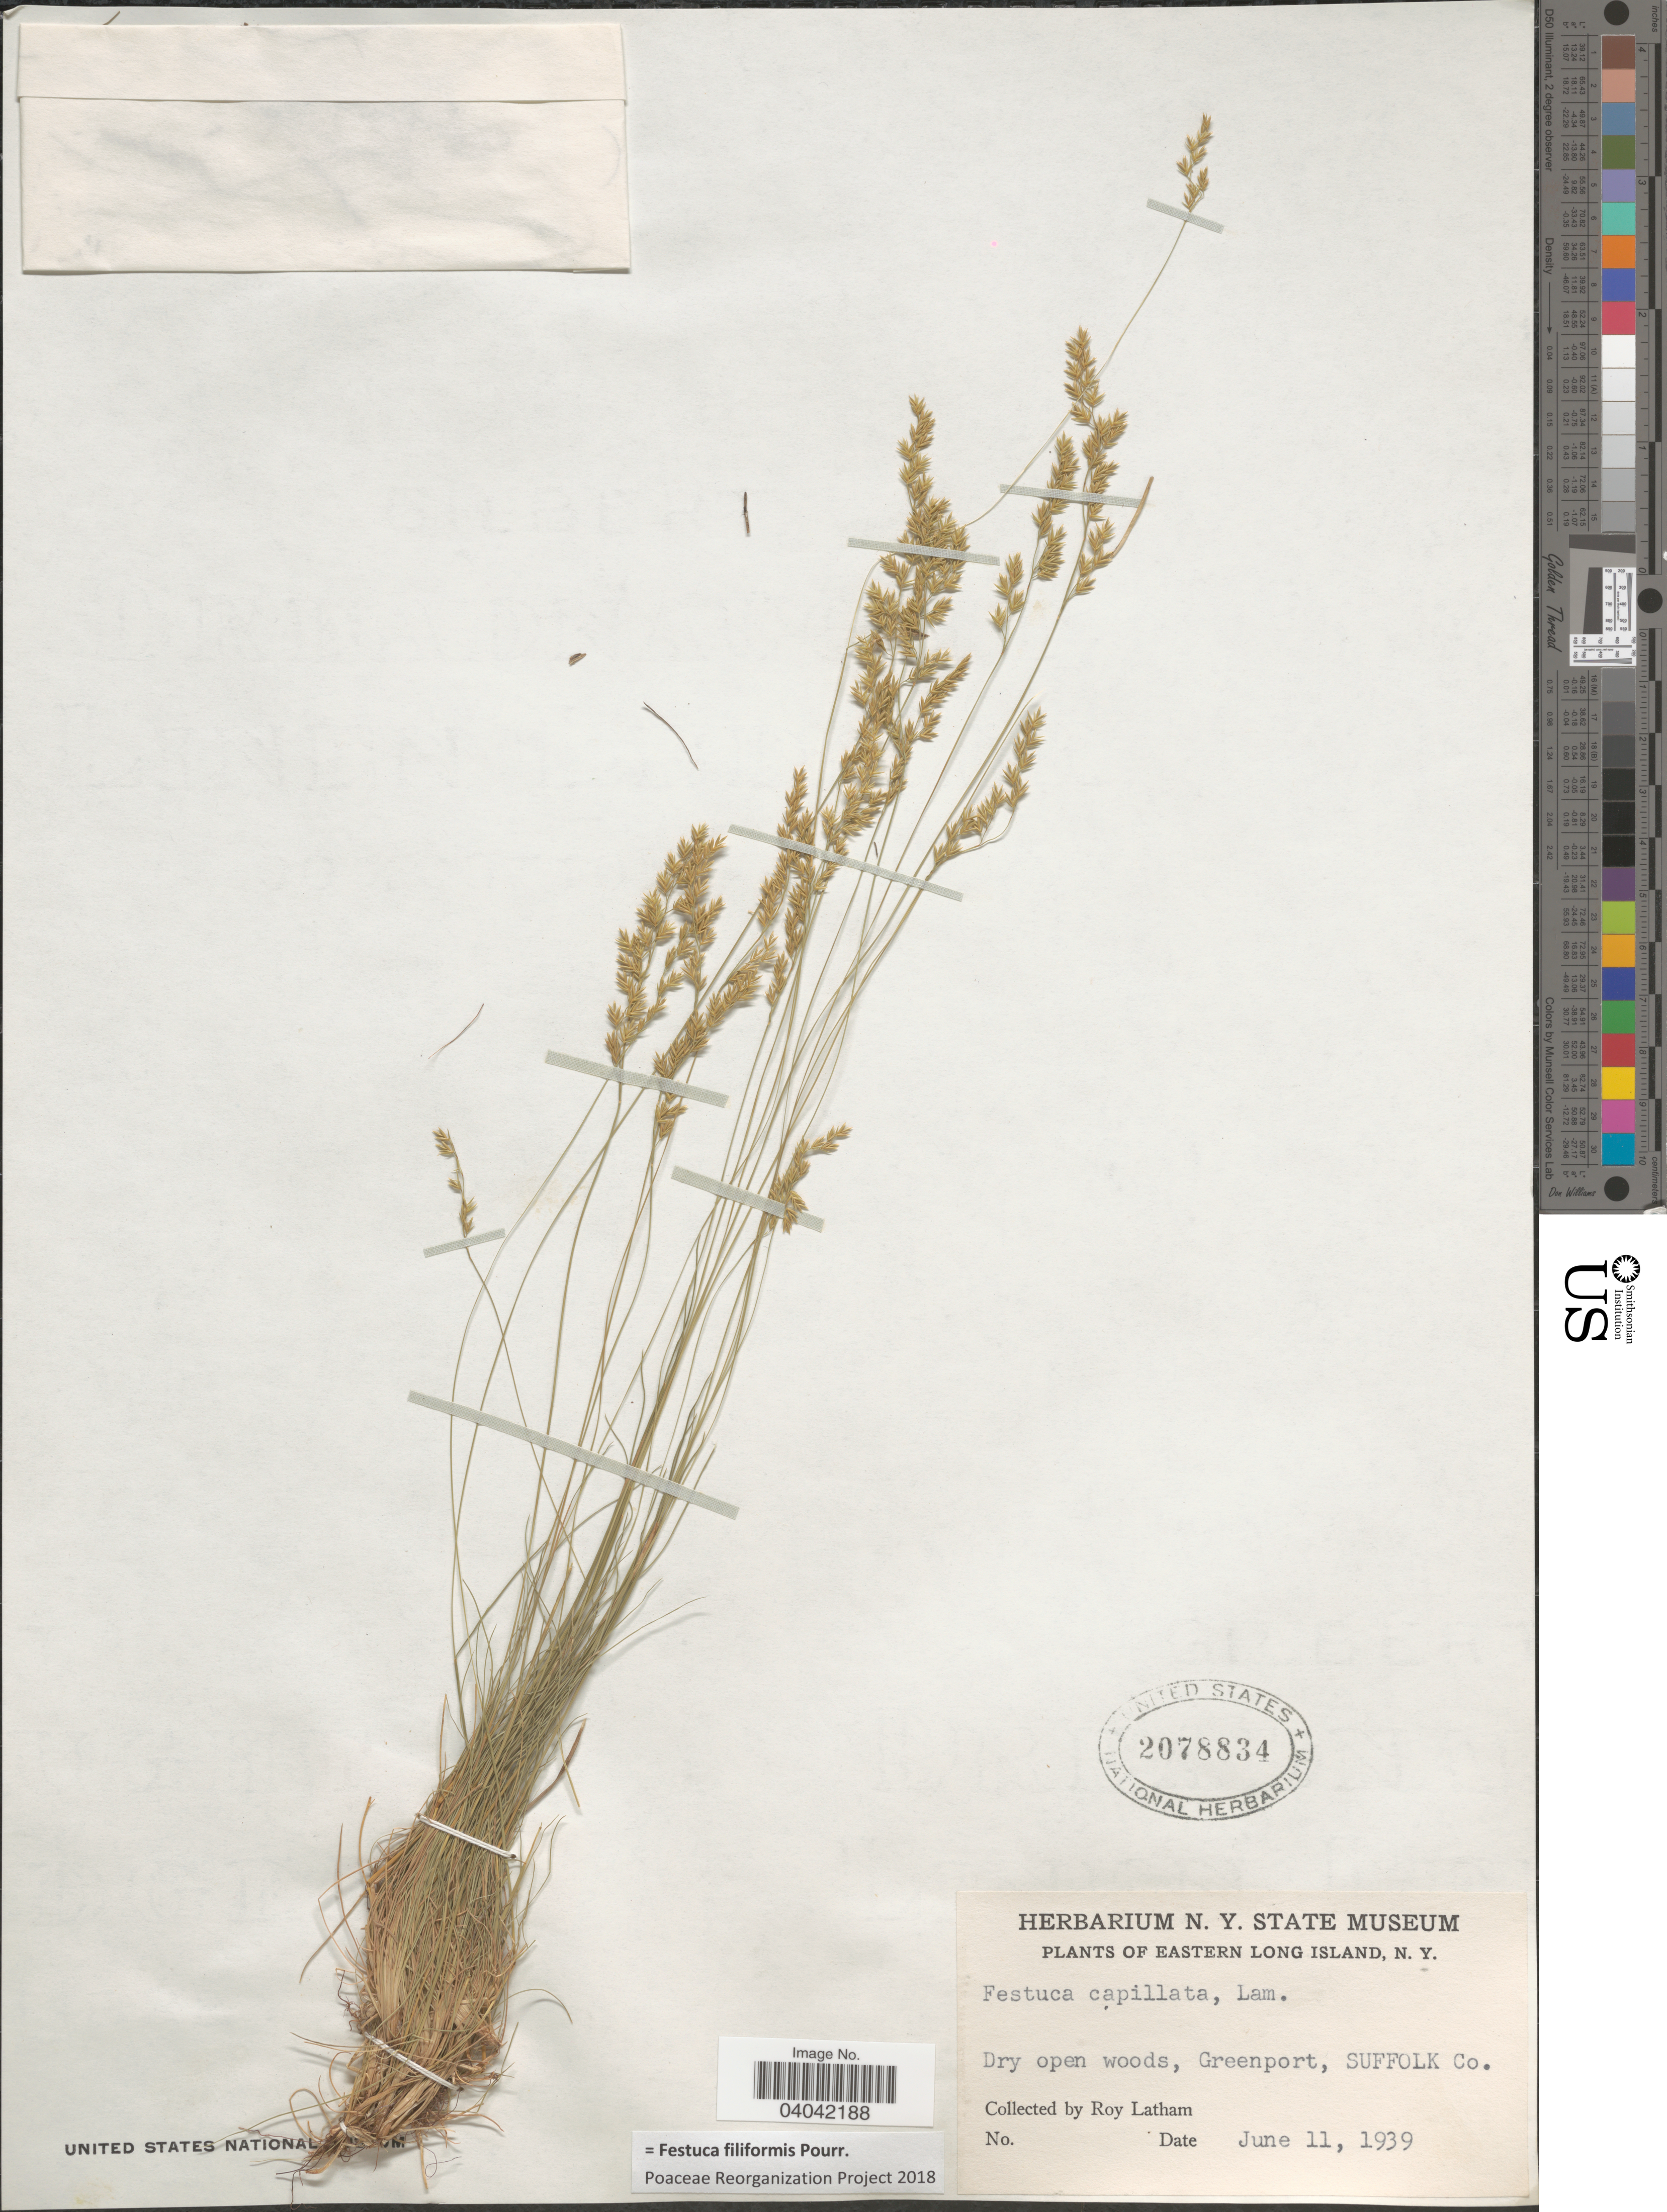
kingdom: Plantae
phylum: Tracheophyta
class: Liliopsida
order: Poales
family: Poaceae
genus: Festuca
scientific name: Festuca filiformis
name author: Pourr.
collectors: R. Latham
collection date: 1939-06-11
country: United States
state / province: New York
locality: Eastern Long Island. Dry open woods, Greenport, Suffolk Co.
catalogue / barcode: US 2078834